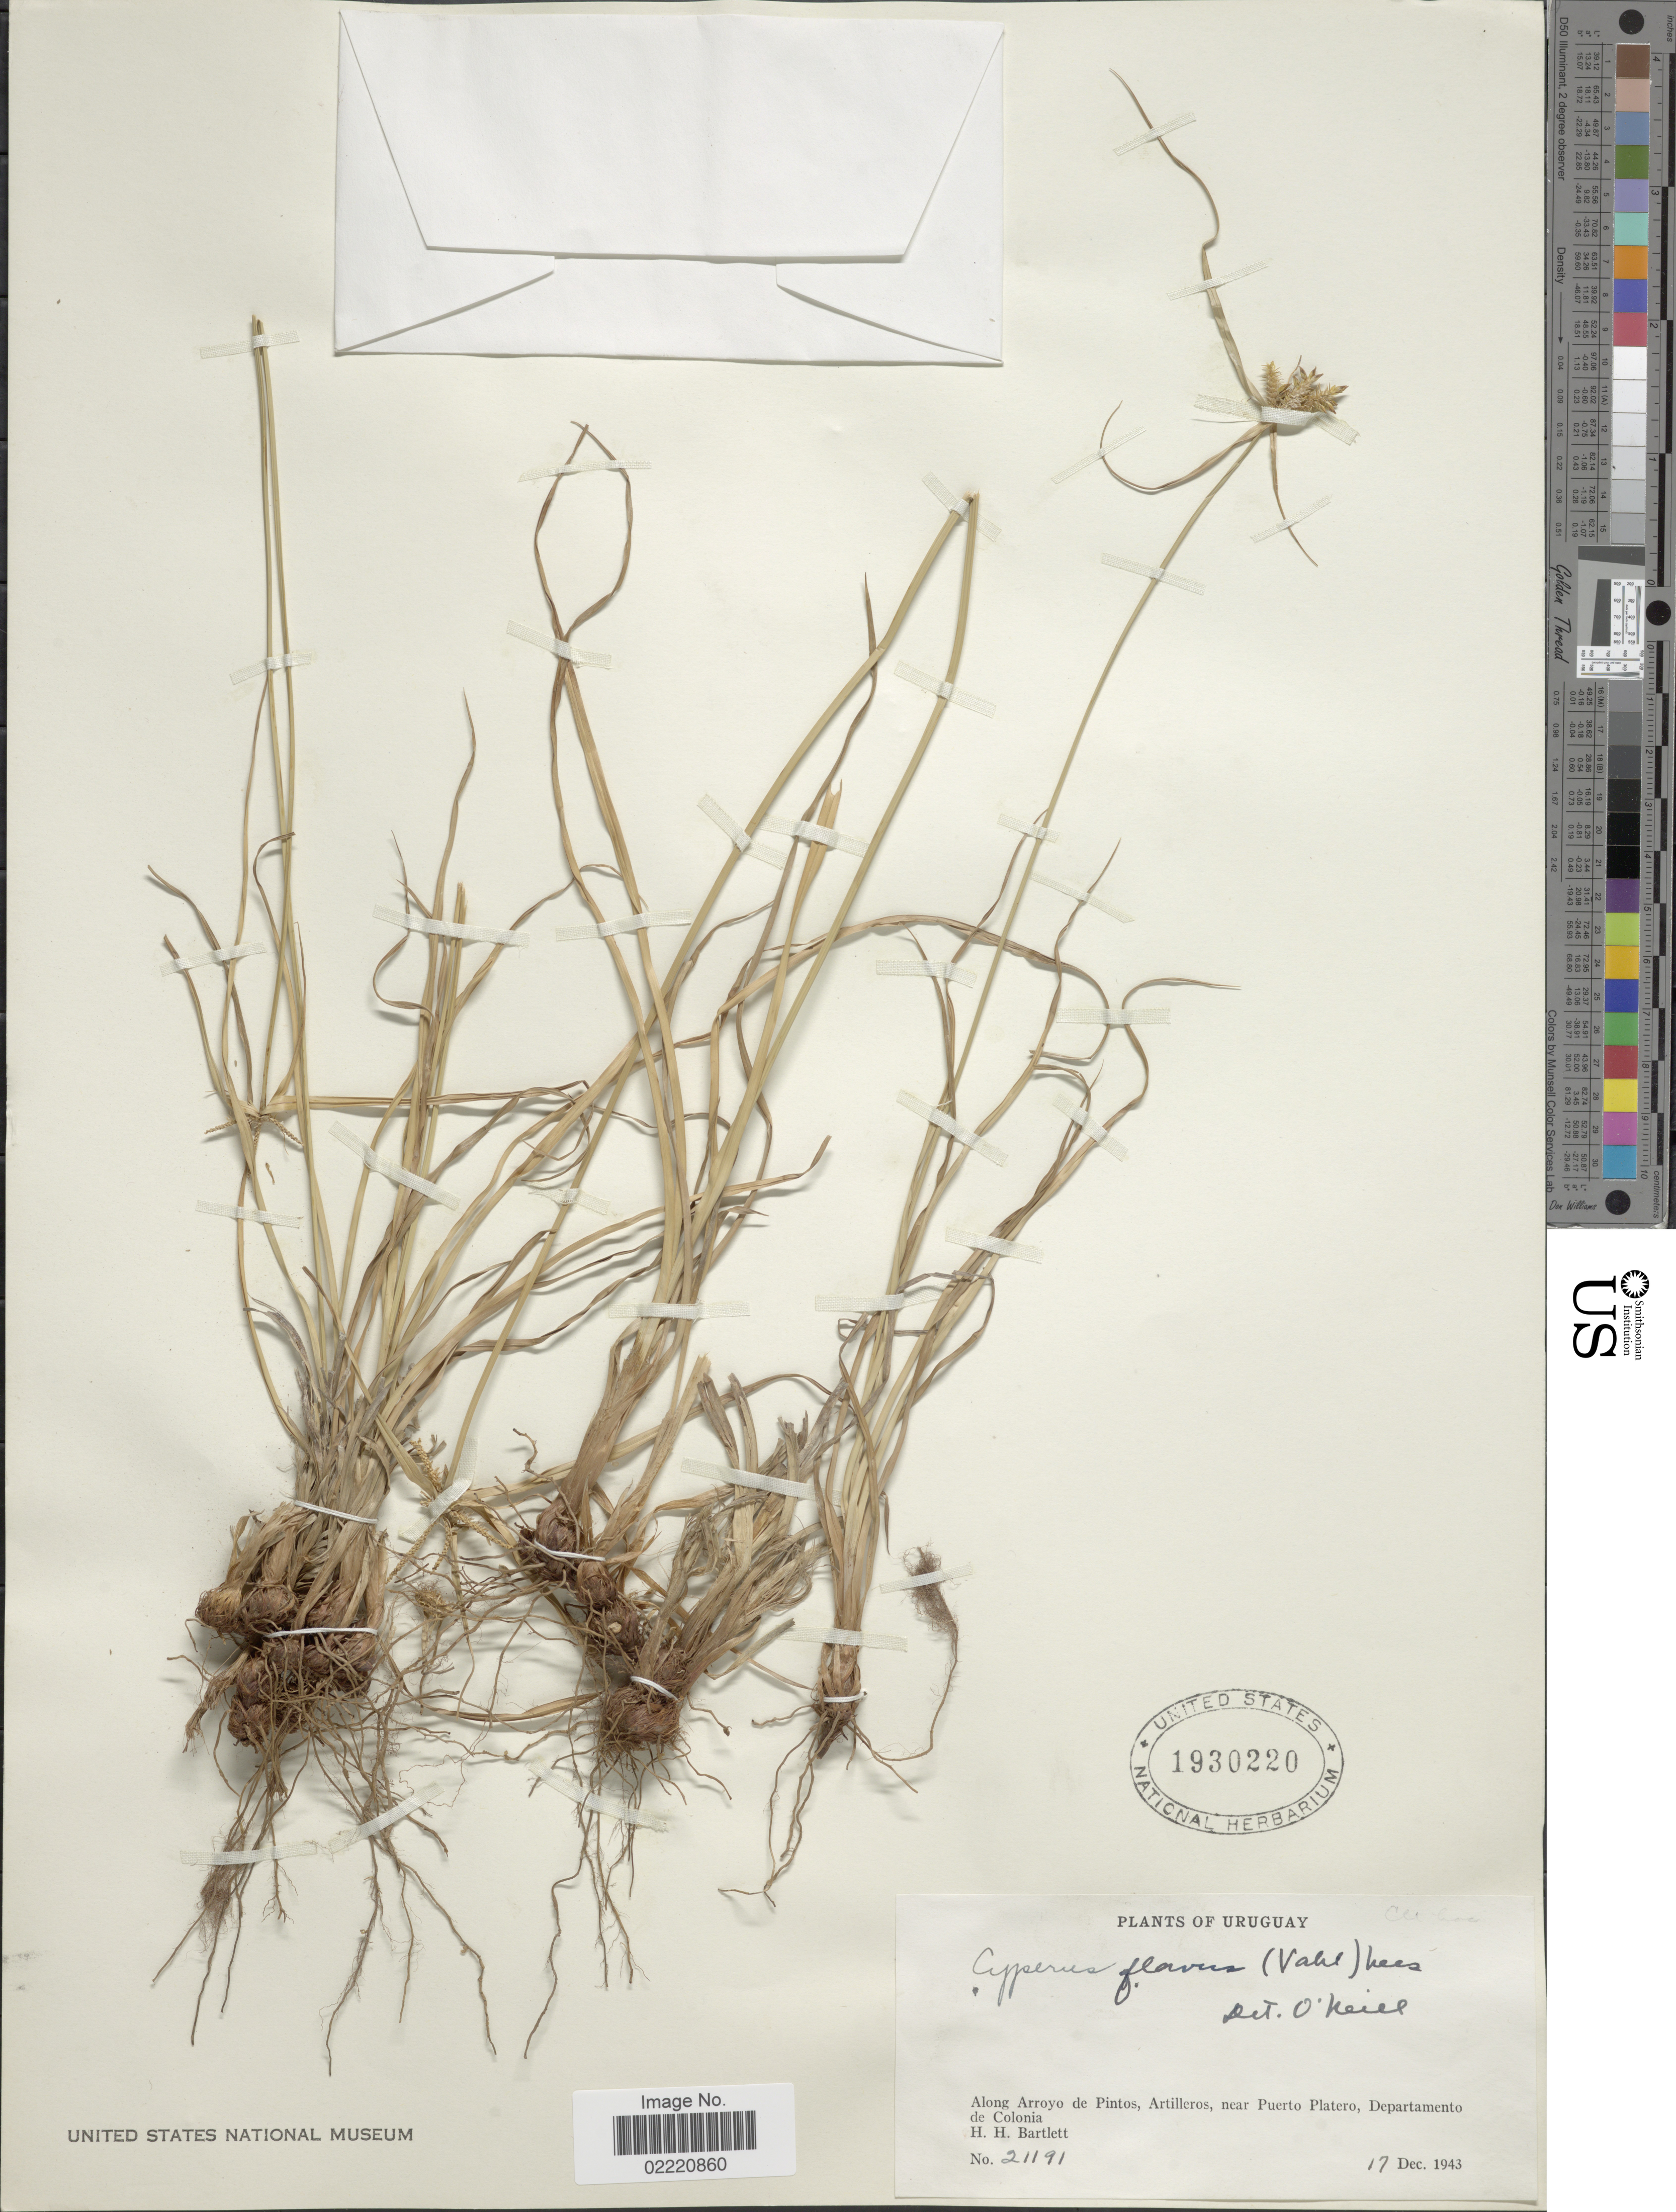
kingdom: Plantae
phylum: Tracheophyta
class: Liliopsida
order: Poales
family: Cyperaceae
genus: Cyperus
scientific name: Cyperus aggregatus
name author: (Willd.) Endl.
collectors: H. H. Bartlett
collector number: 21191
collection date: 1943-12-17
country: Uruguay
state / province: Colonia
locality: Along Arroyo de Pintos, Artilleros, near Puerto Platero.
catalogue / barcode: US 1930220